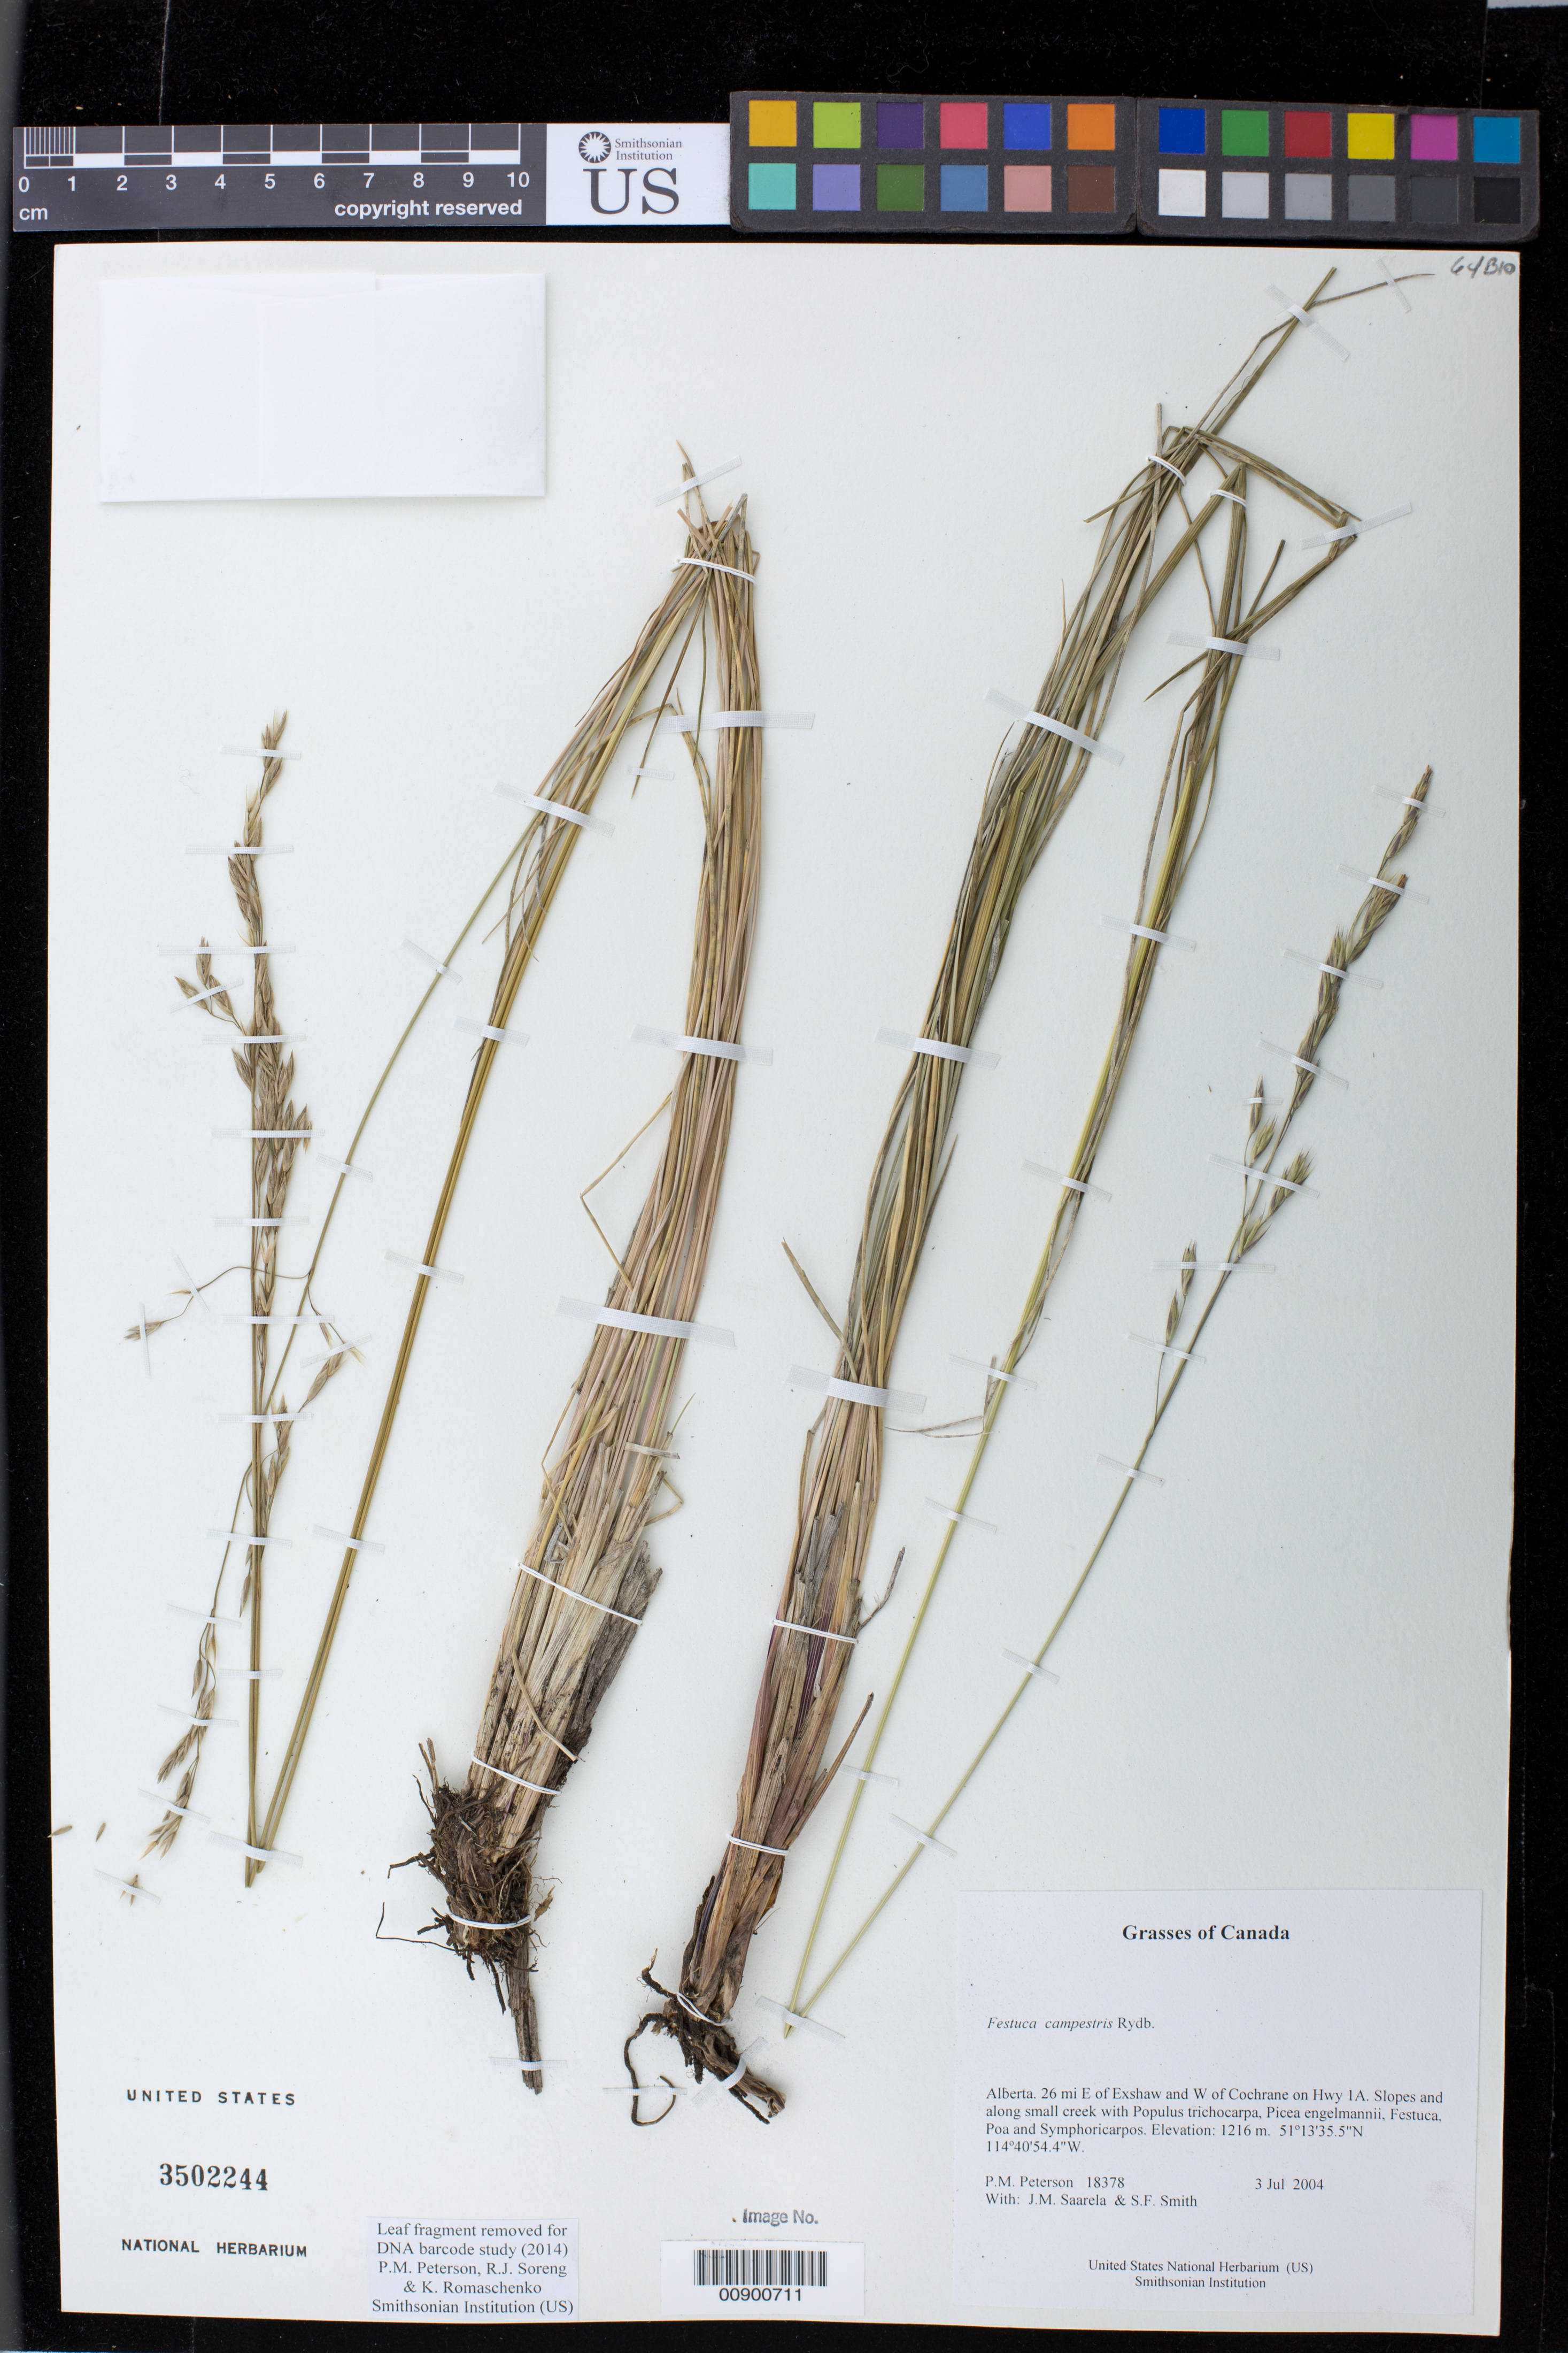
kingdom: Plantae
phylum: Tracheophyta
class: Liliopsida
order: Poales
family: Poaceae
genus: Festuca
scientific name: Festuca campestris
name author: Rydb.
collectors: P. M. Peterson, J. Saarela & S.F. Smith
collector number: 18378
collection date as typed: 03 Jul 2004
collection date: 2004-07-03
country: Canada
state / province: Alberta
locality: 26 mi E of Exshaw and W of Cochrane on Hwy 1A. Slopes and along small creek with Populus trichocarpa, Picea engelmannii, Festuca, Poa and Symphoricarpos.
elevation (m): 1216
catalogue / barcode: US 3502244